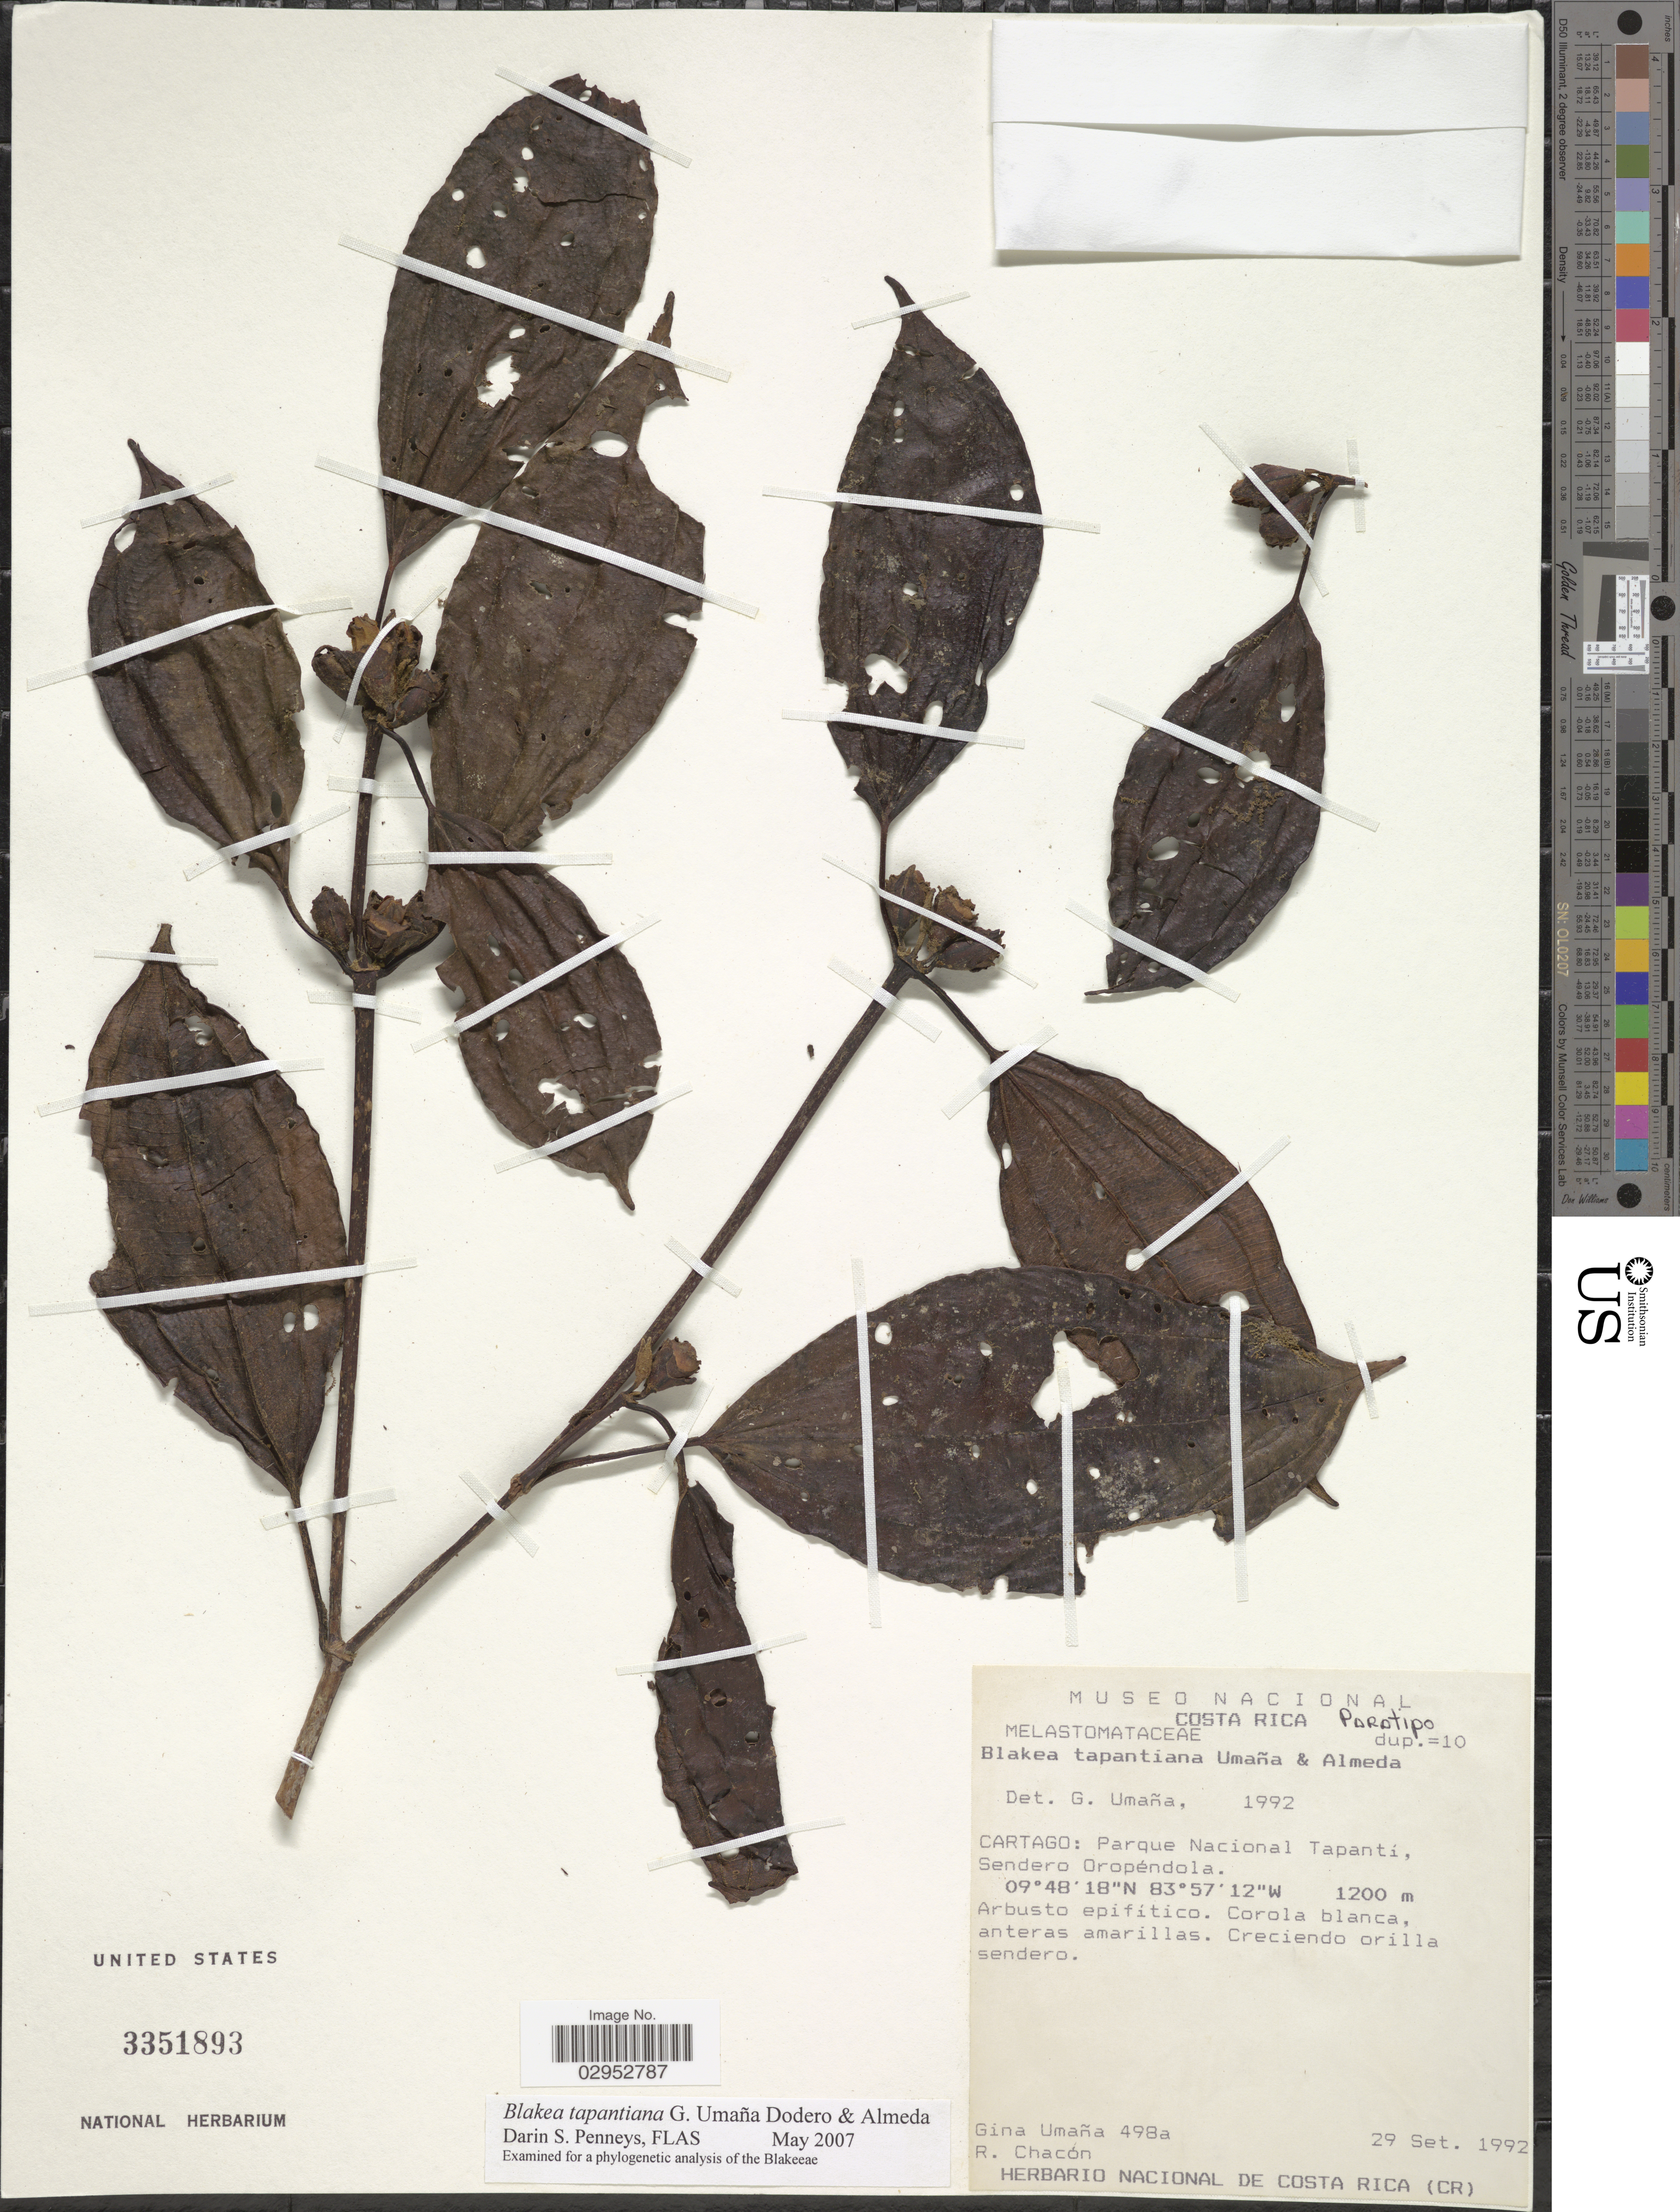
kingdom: Plantae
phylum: Tracheophyta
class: Magnoliopsida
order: Myrtales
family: Melastomataceae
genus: Blakea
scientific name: Blakea tapantiana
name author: Umaña & Almeda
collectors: G. Umana & R. Chacón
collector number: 498a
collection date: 1992-09-29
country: Costa Rica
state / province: Cartago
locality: Cartago: Parque Nacional Tapantí, Sendero Oropéndola.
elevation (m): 1200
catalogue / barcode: US 3351893